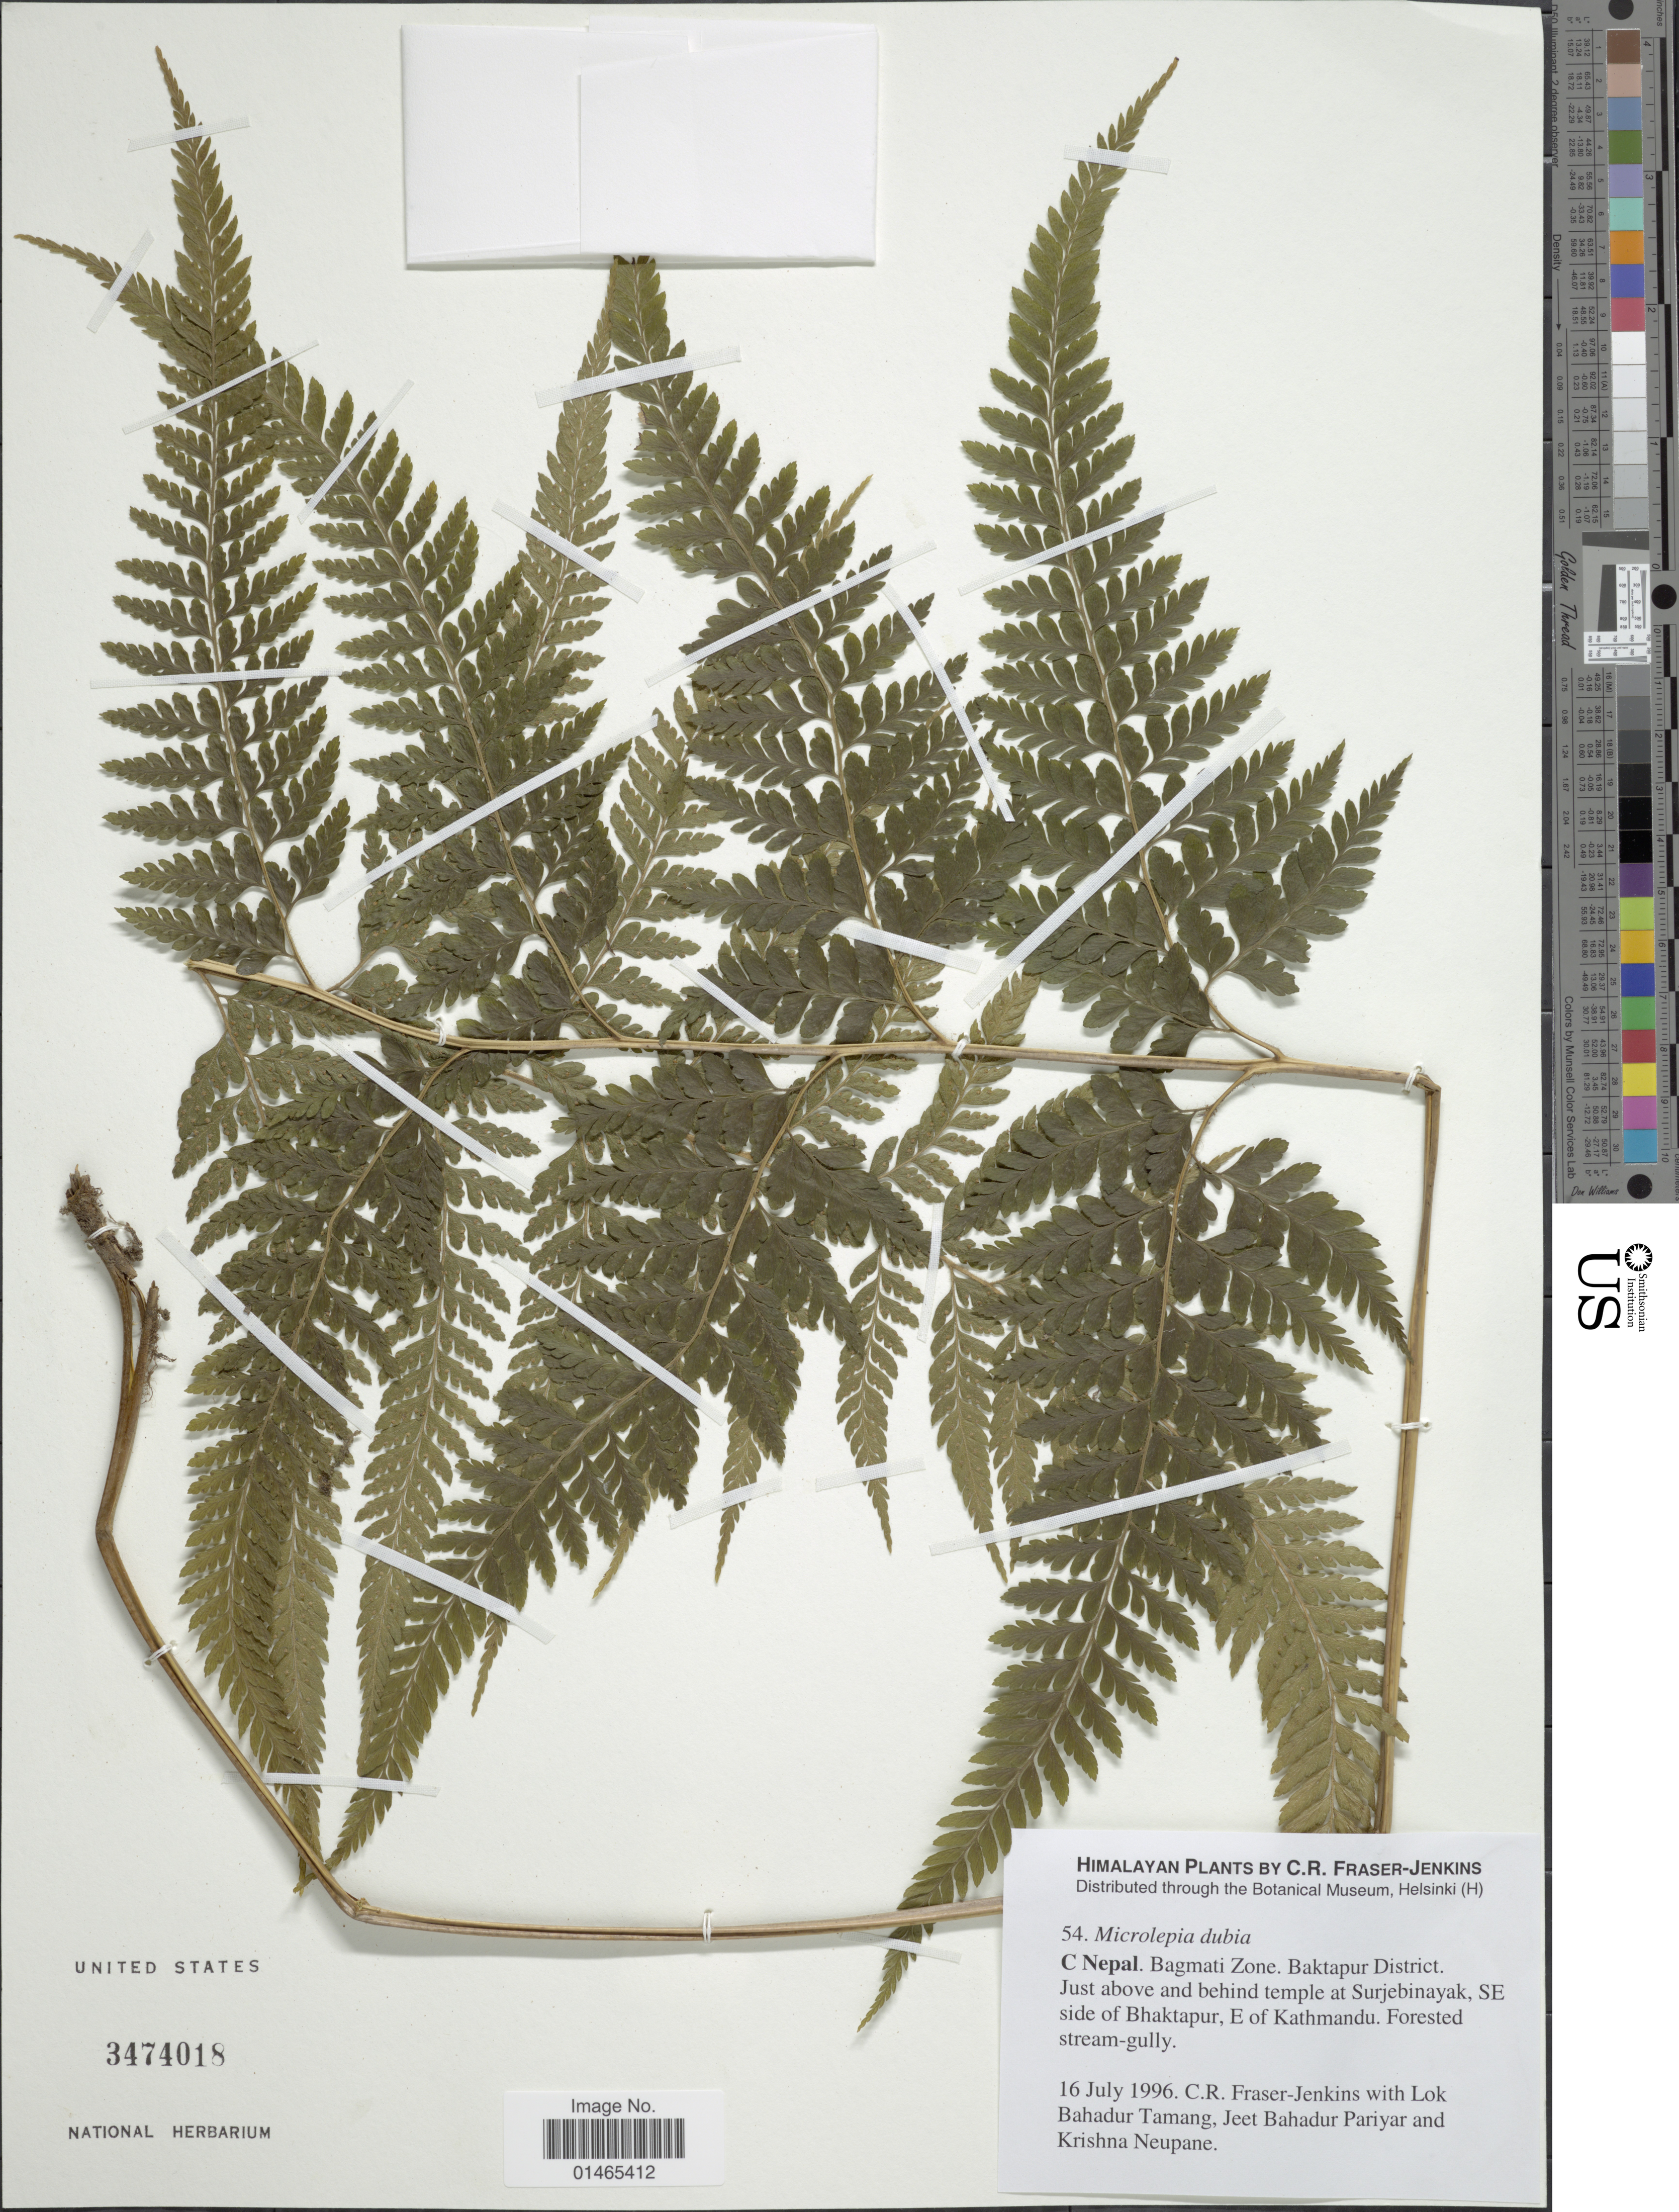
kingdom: Plantae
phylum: Tracheophyta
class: Polypodiopsida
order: Polypodiales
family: Dennstaedtiaceae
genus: Microlepia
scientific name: Microlepia dubia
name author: (Roxb.) C.V. Morton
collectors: C. R. Fraser-Jenkins, L. Tamang, J. Pariyar & K. Neupane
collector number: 54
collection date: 1996-07-16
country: Nepal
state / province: Bagmati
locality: Bagmati Zone, Baktapur District, Just above and behind temple at Surjebinayak, SE side of Bhaktapur, E of Kathmandu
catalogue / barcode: US 3474018